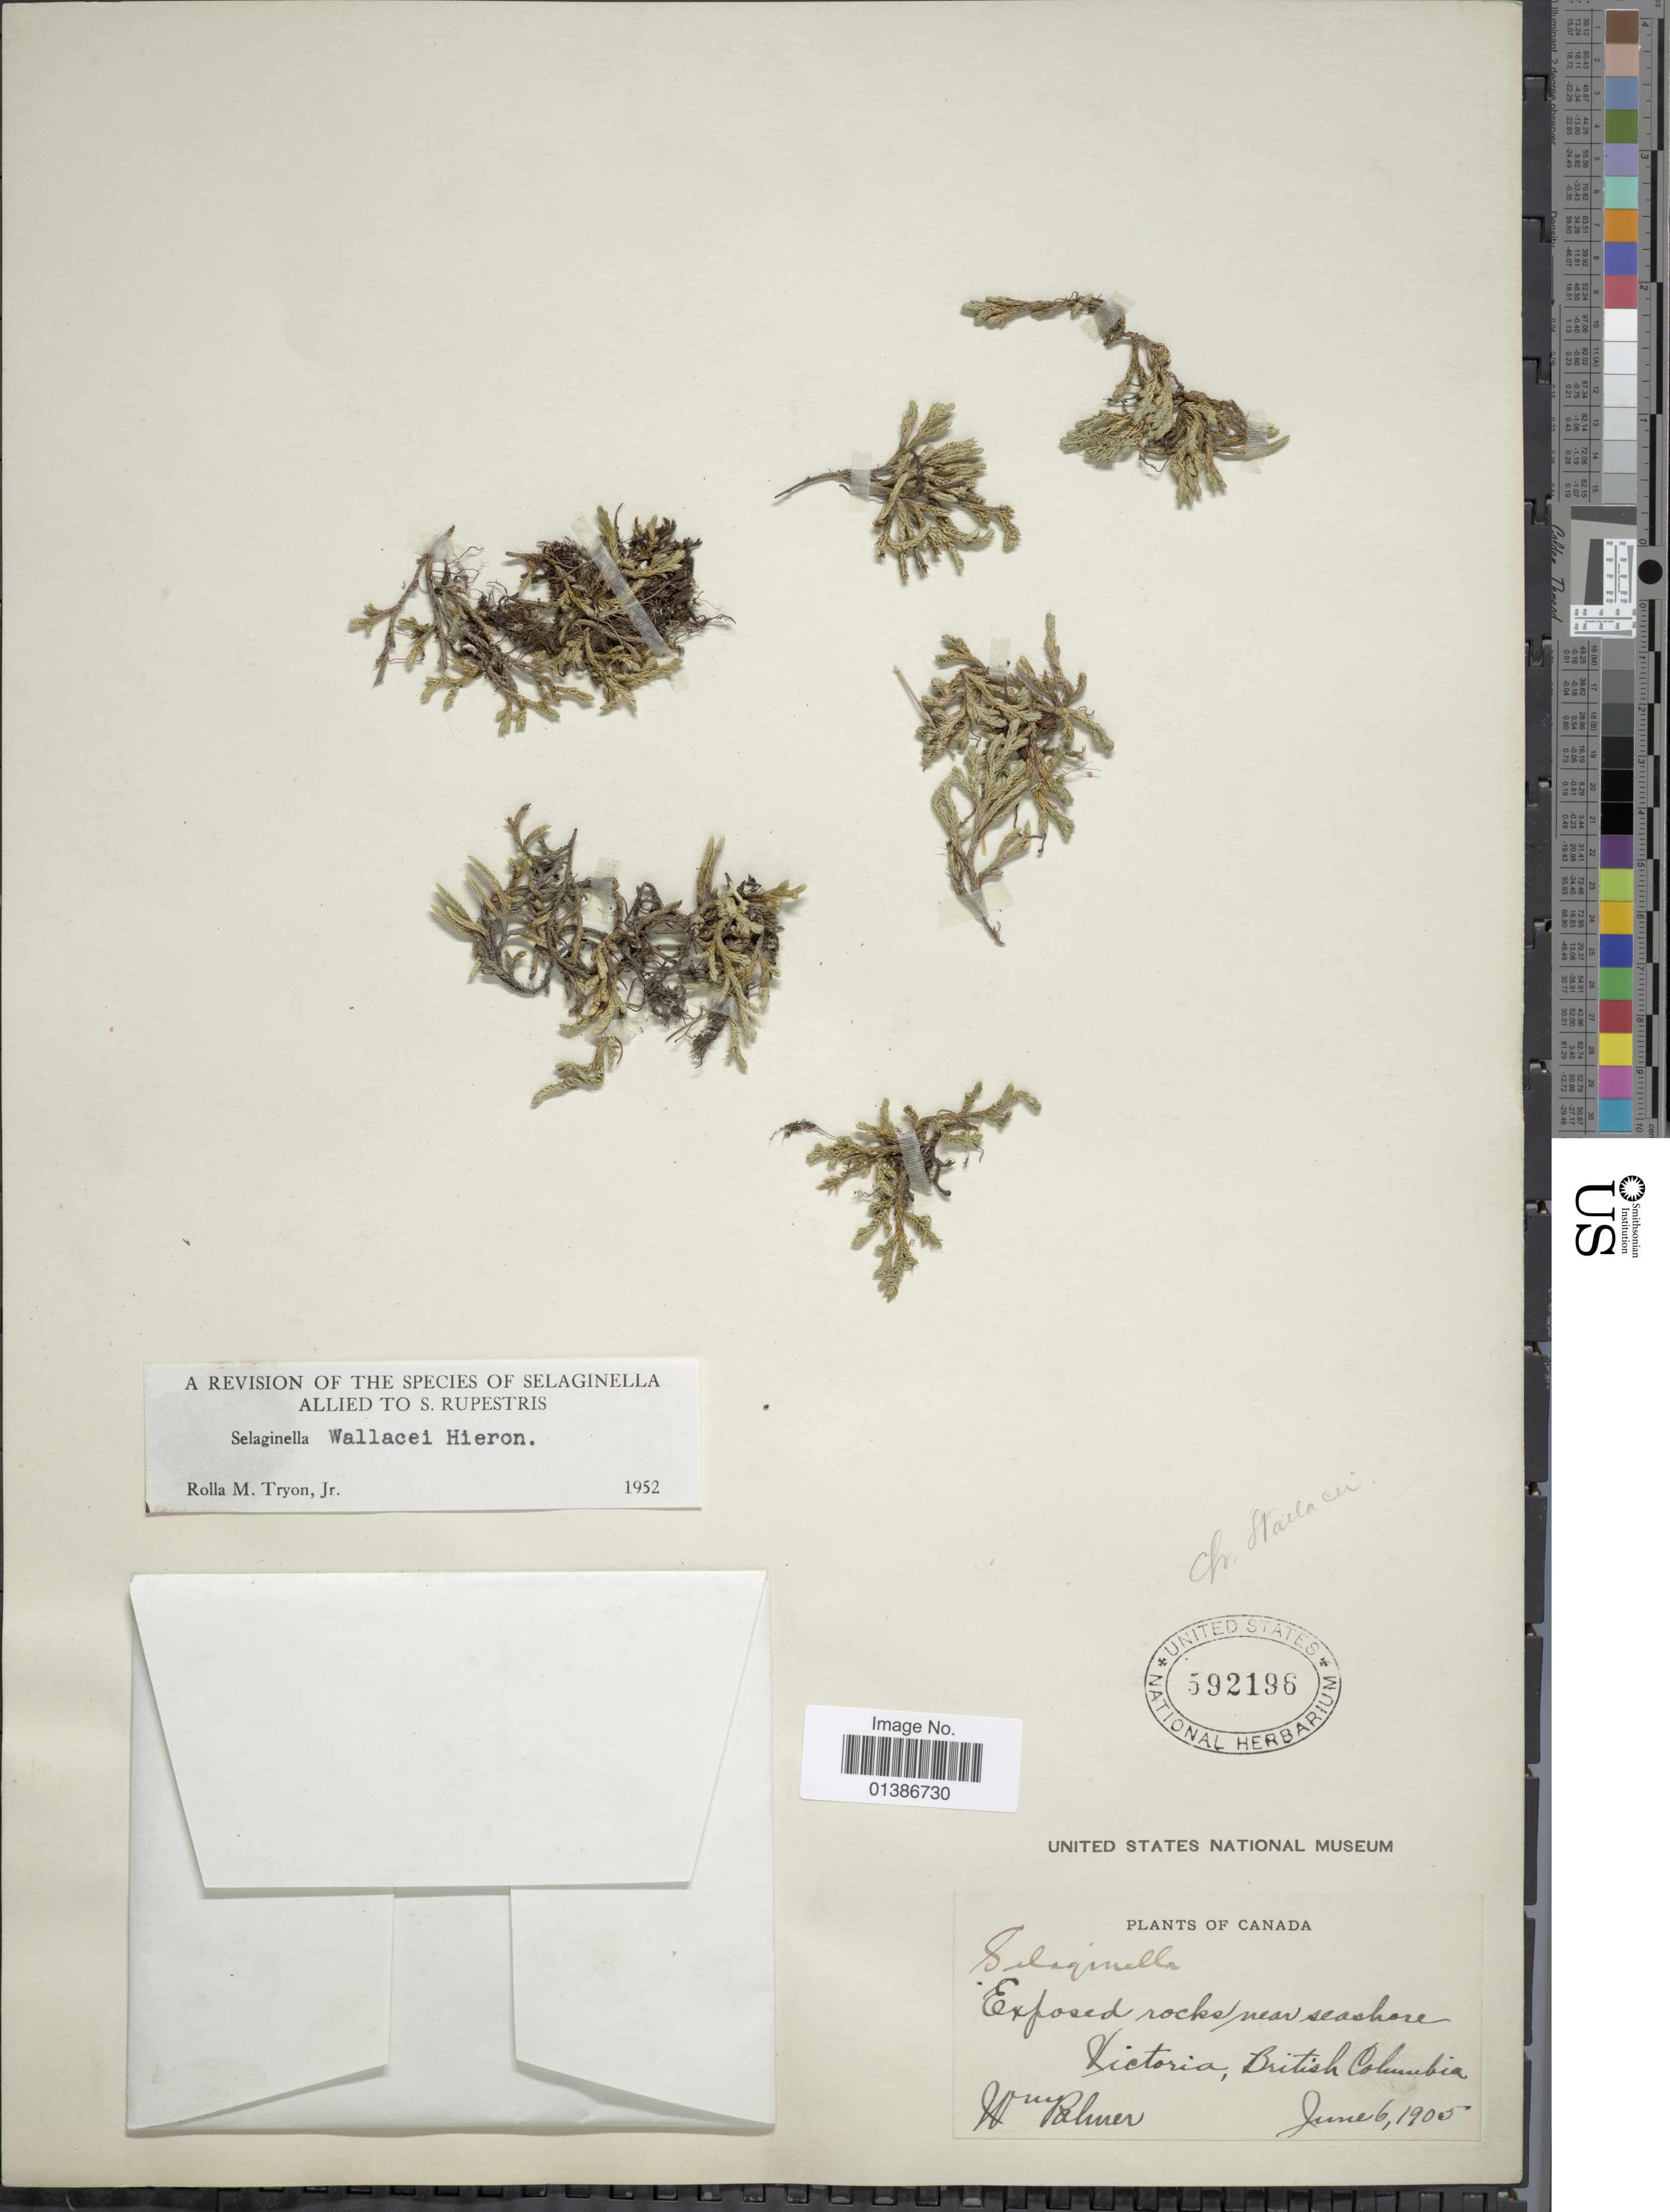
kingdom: Plantae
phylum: Tracheophyta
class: Lycopodiopsida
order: Selaginellales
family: Selaginellaceae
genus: Selaginella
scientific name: Selaginella wallacei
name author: Hieron.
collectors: W. Palmer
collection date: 1905-06-06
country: Canada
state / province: British Columbia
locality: Exposed rocks near seashore Victoria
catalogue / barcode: US 592196